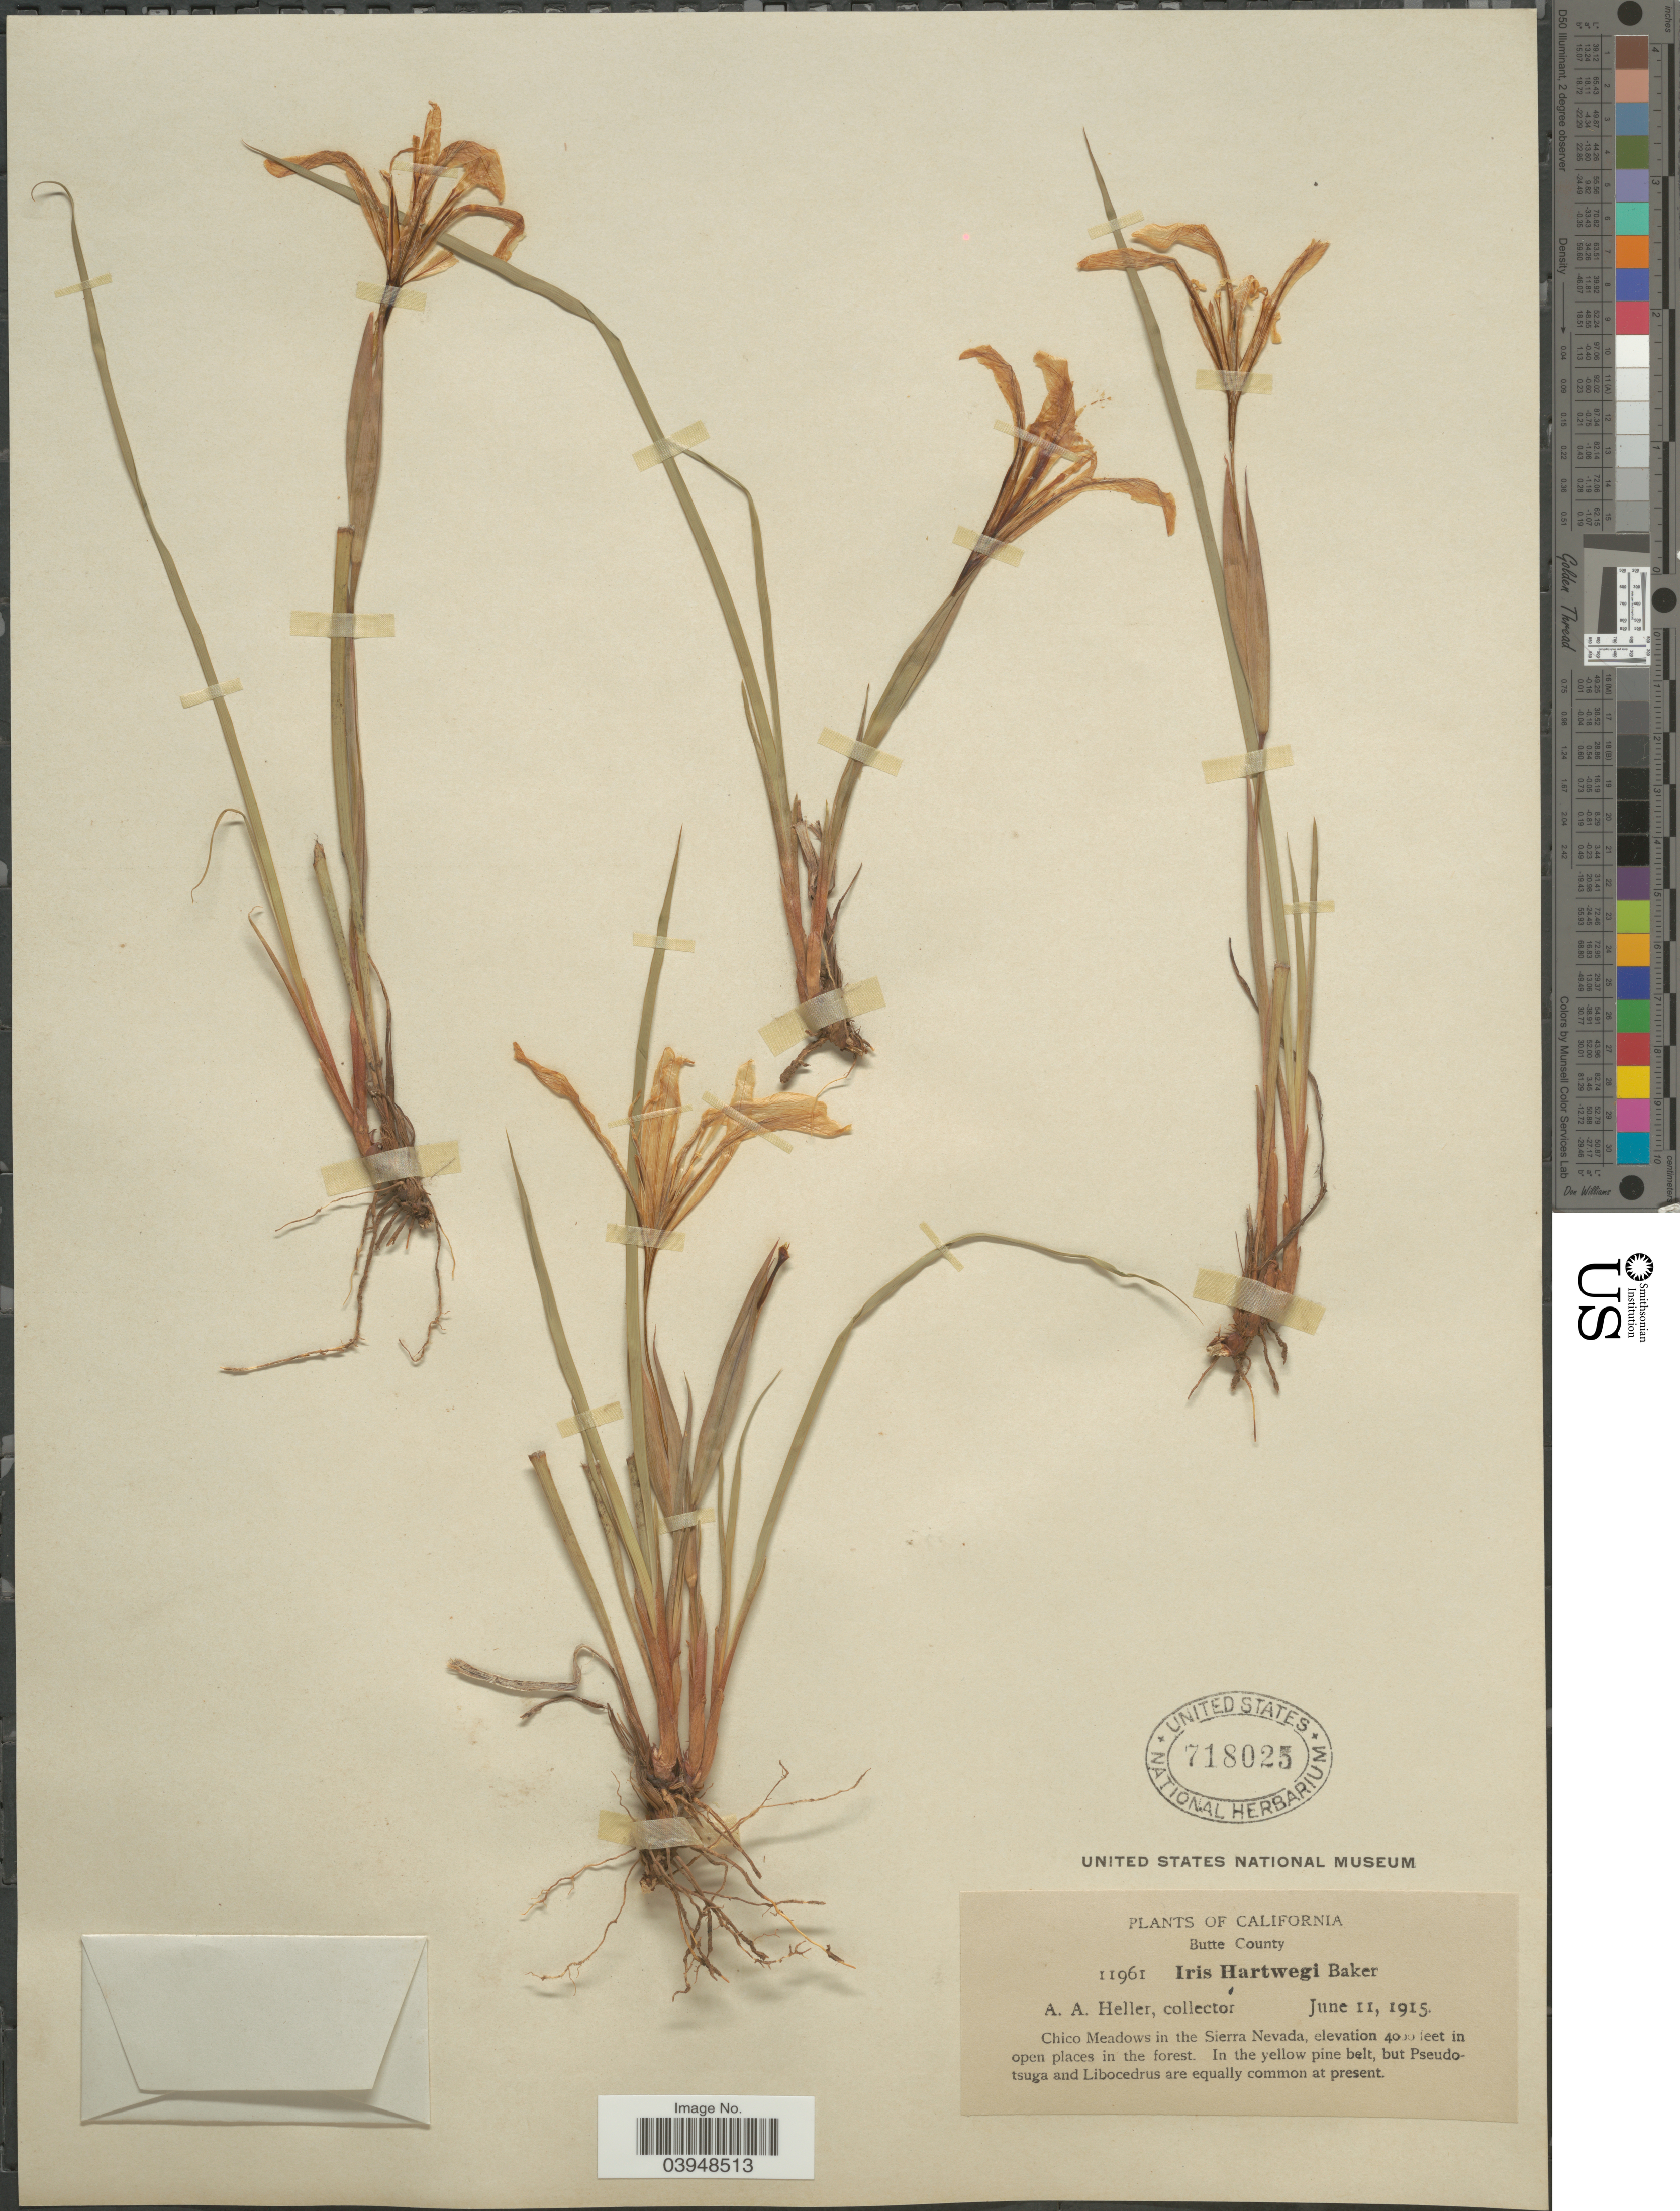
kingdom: Plantae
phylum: Tracheophyta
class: Liliopsida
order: Asparagales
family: Iridaceae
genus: Iris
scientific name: Iris hartwegii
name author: Baker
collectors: A. A. Heller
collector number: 11961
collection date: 1915-06-11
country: United States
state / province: California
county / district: Butte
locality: Butte County. Chico Meadows in the Sierra Nevada.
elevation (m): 1219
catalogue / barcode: US 718025